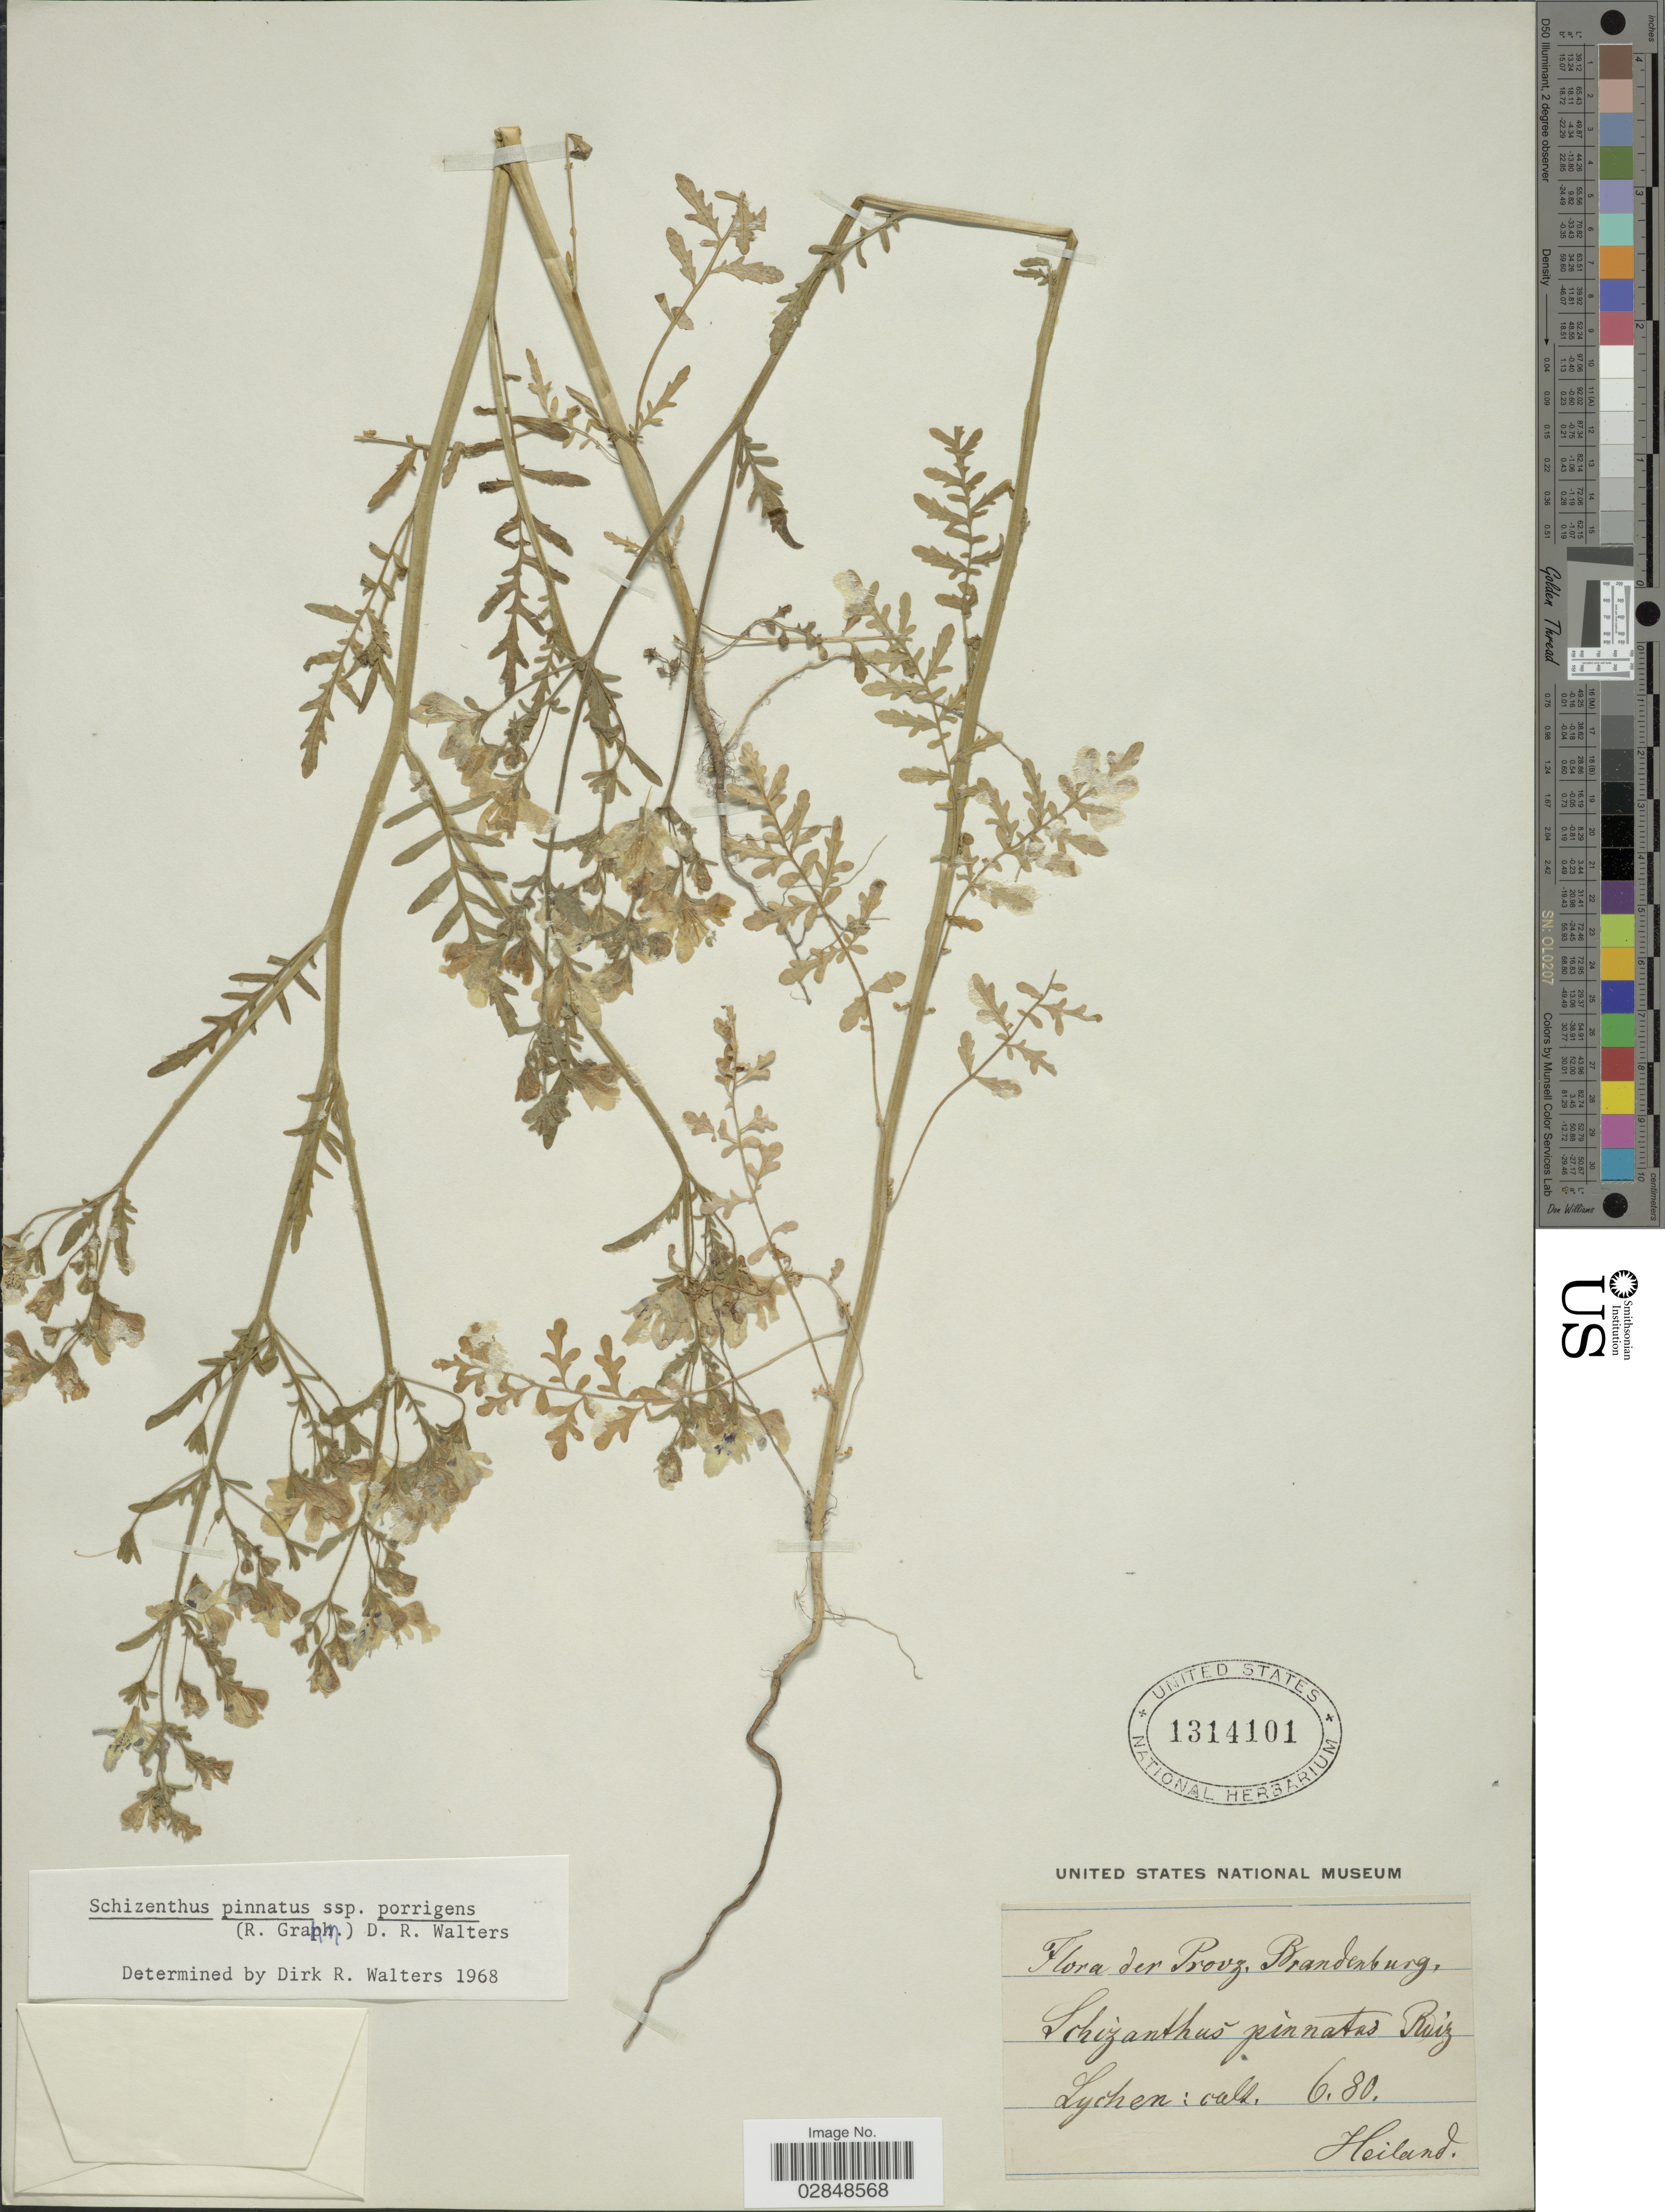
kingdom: Plantae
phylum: Tracheophyta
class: Magnoliopsida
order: Solanales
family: Solanaceae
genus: Schizanthus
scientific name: Schizanthus porrigens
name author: Graham ex Hook.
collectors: -. Heiland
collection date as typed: Transcribed d/m/y: /6/80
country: Germany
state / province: Brandenburg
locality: Lychen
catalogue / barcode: US 1314101